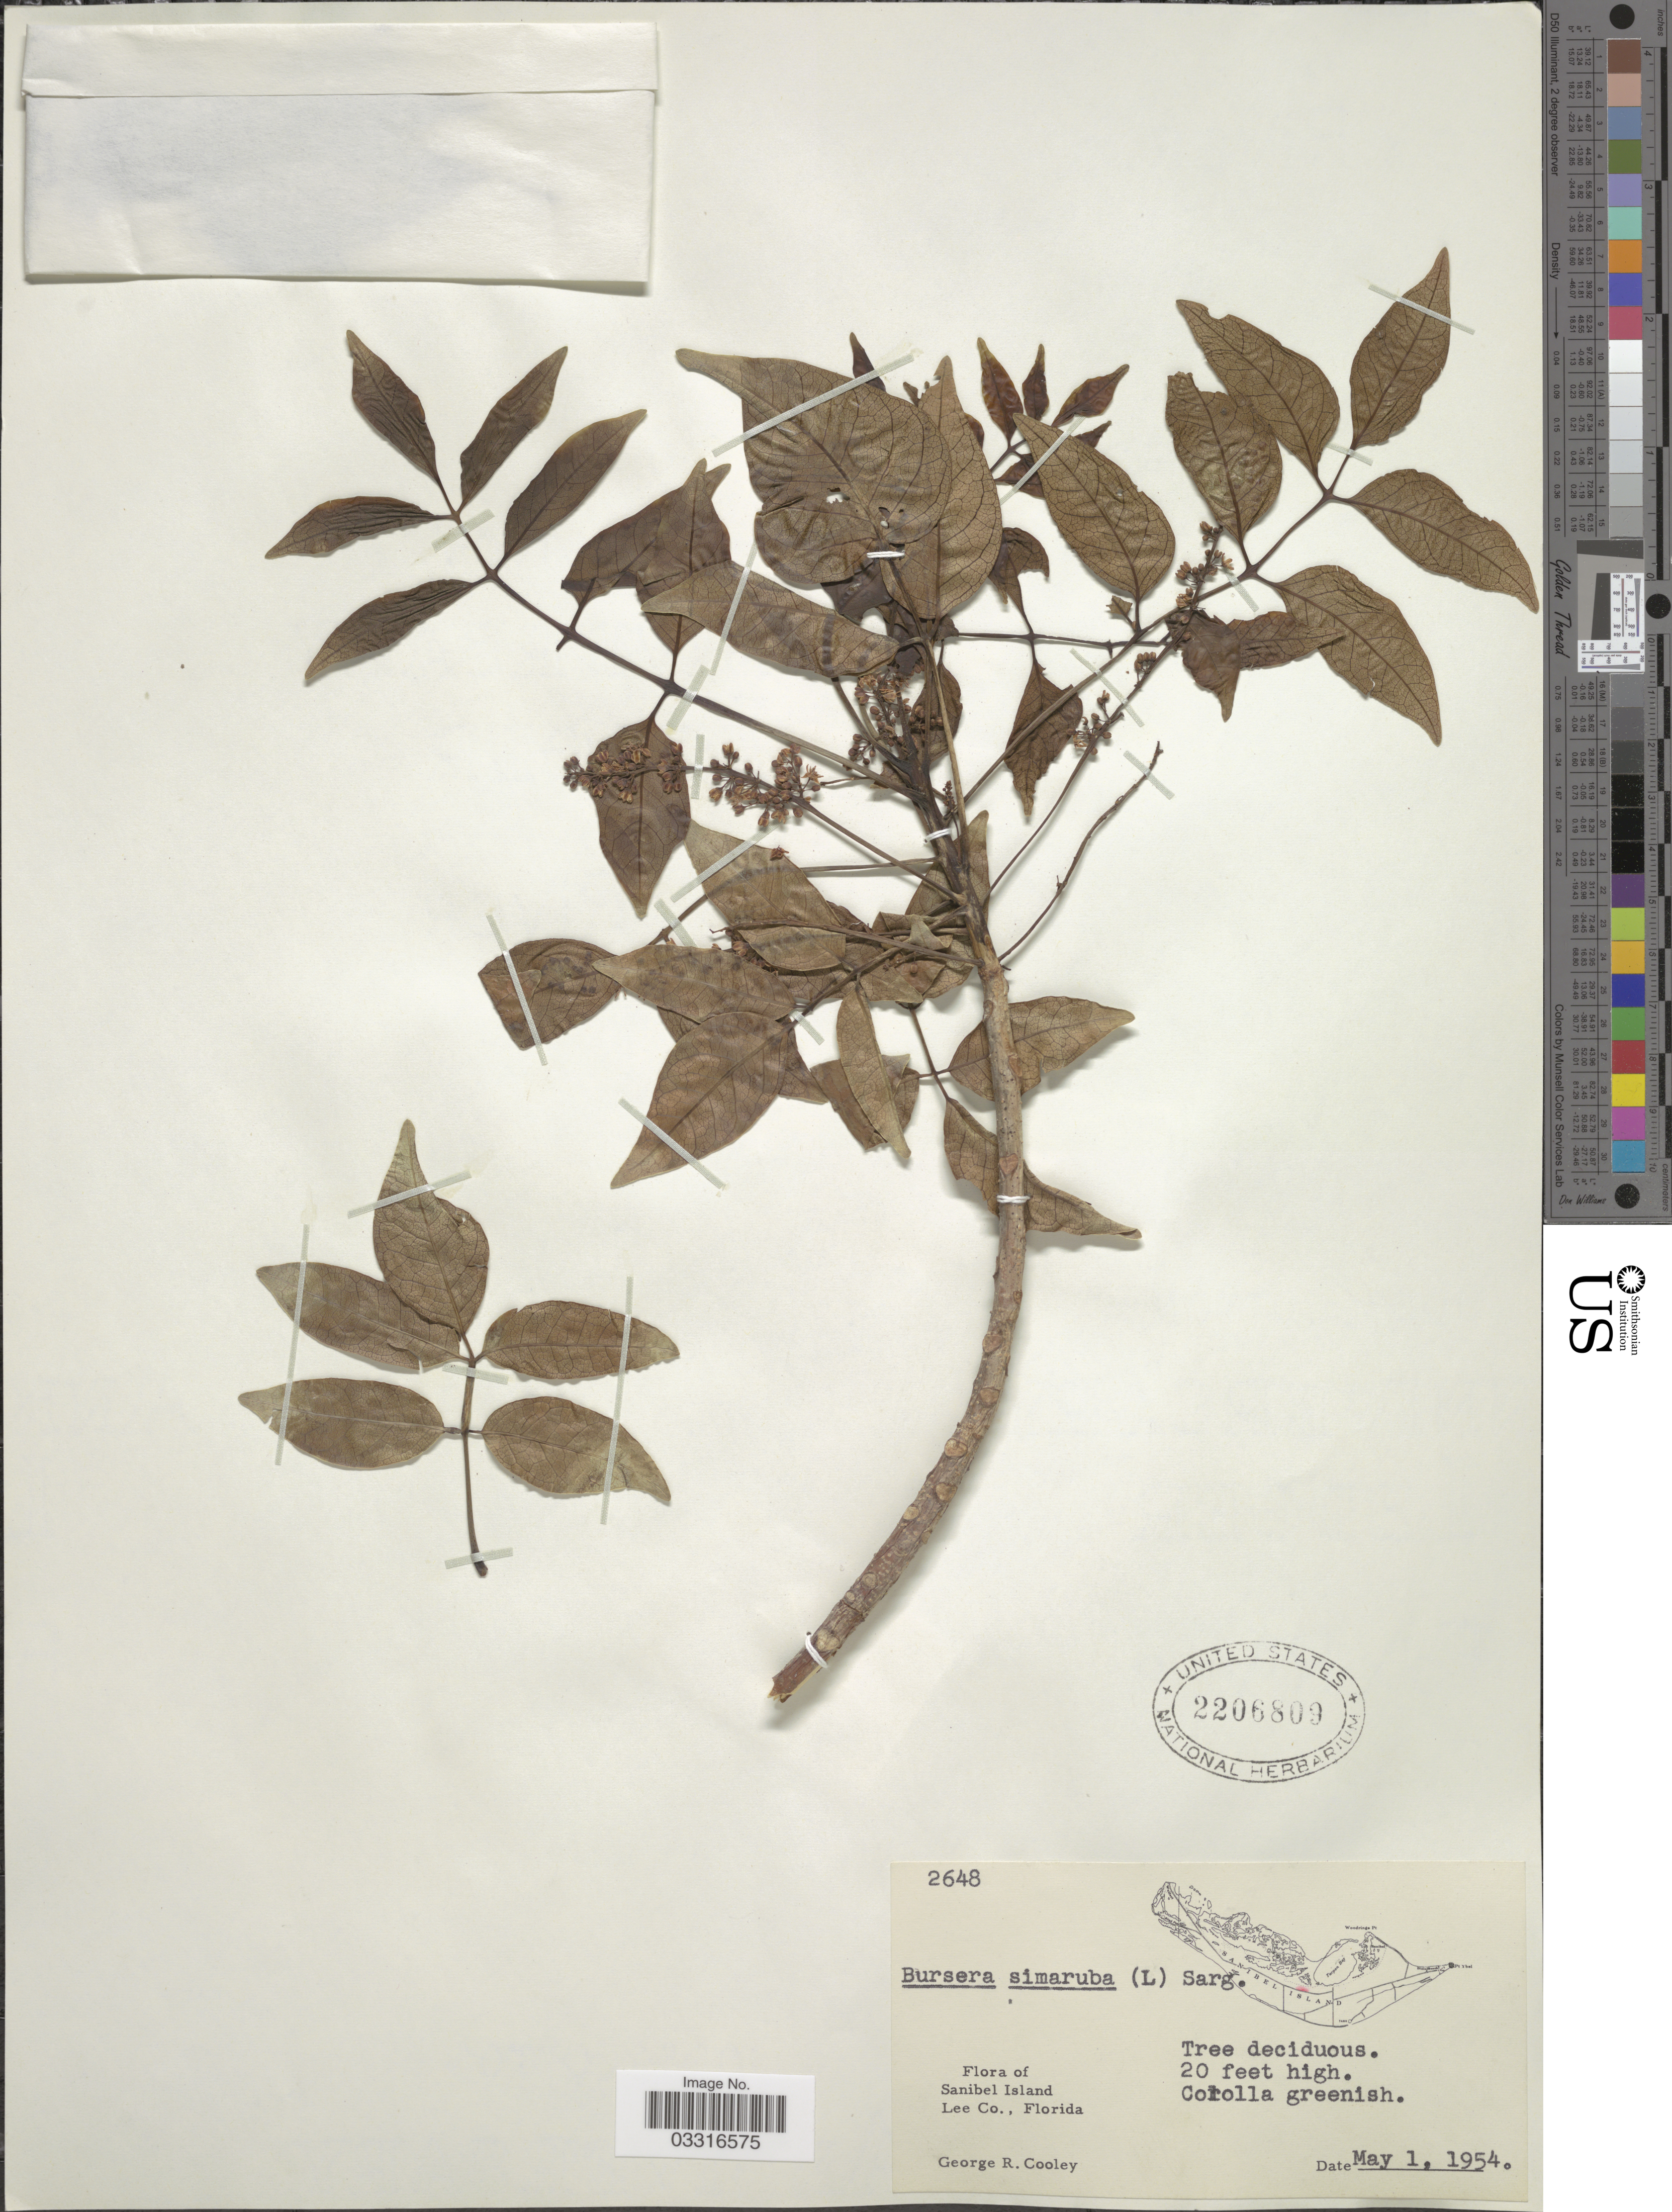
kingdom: Plantae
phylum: Tracheophyta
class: Magnoliopsida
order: Sapindales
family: Burseraceae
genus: Bursera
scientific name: Bursera simaruba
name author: (L.) Sarg.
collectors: G. R. Cooley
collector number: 2648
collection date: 1954-05-01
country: United States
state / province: Florida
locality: Sanibel Island, Lee Co.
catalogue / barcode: US 2206809